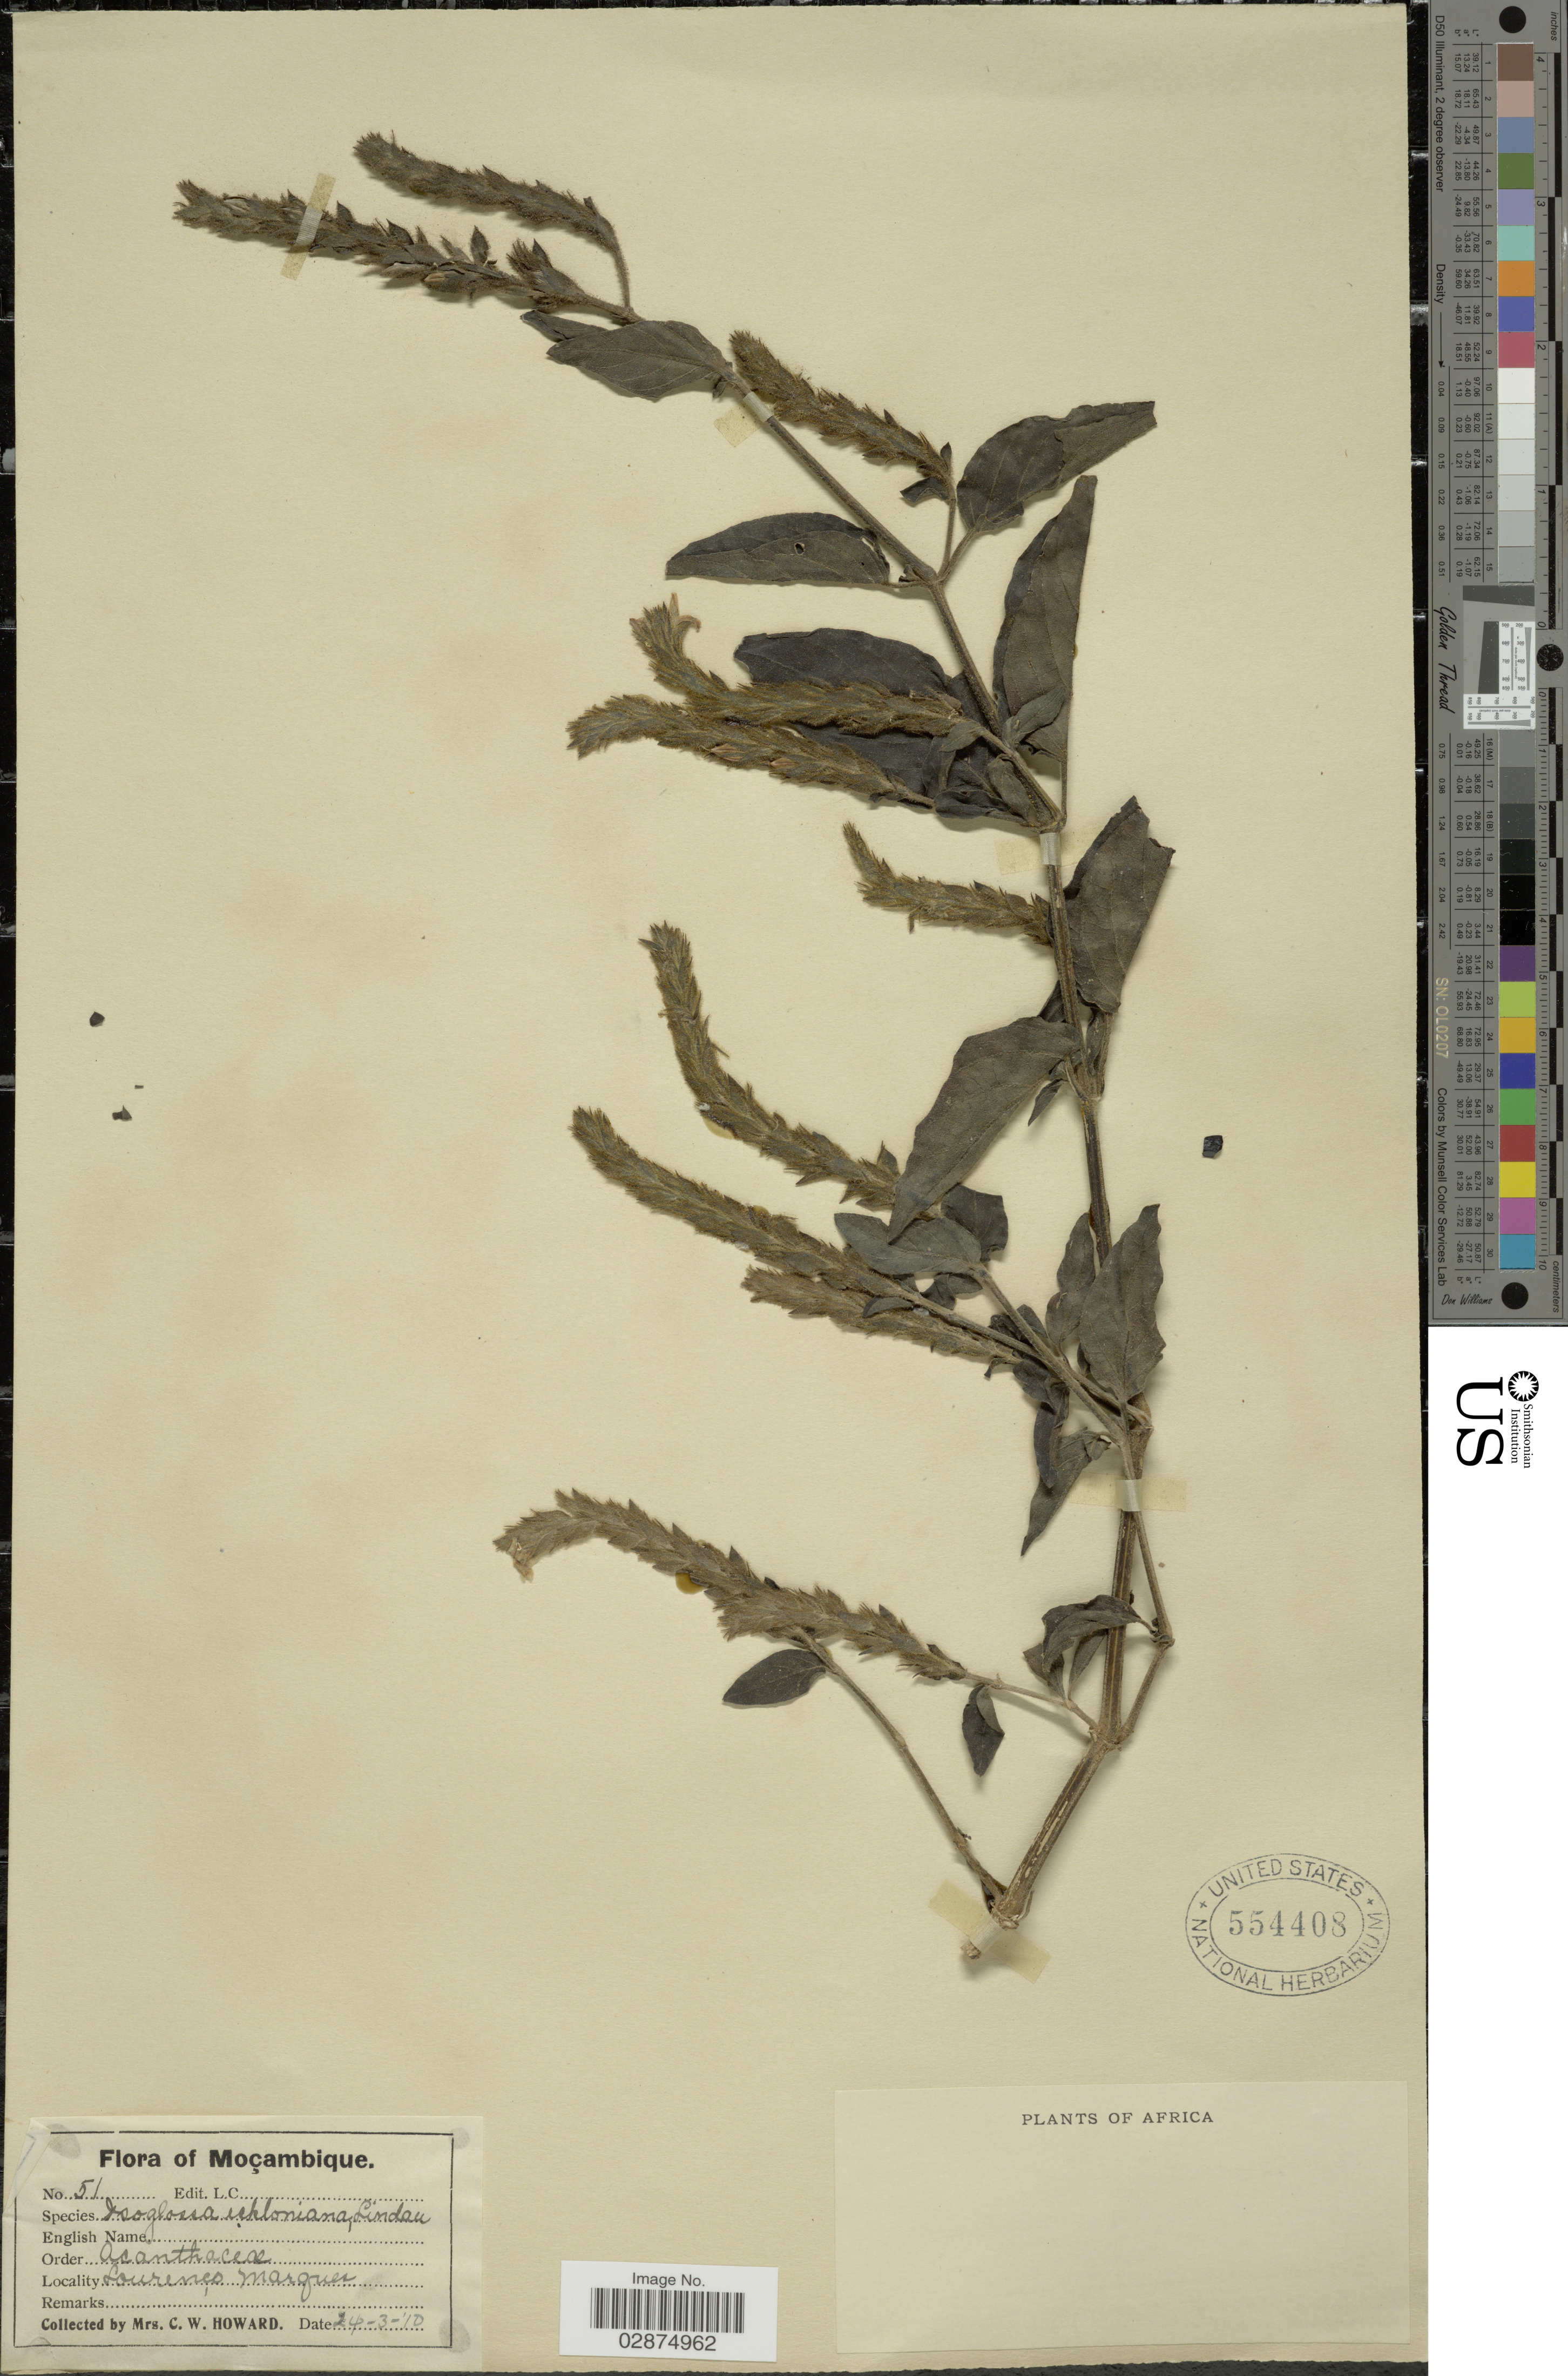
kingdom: Plantae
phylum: Tracheophyta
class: Magnoliopsida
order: Lamiales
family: Acanthaceae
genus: Isoglossa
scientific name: Isoglossa eckloniana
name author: Lindau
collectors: C. W. Howard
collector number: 51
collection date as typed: Transcribed d/m/y: 24/3/10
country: Mozambique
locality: Lourenço Marques.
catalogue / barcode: US 554408